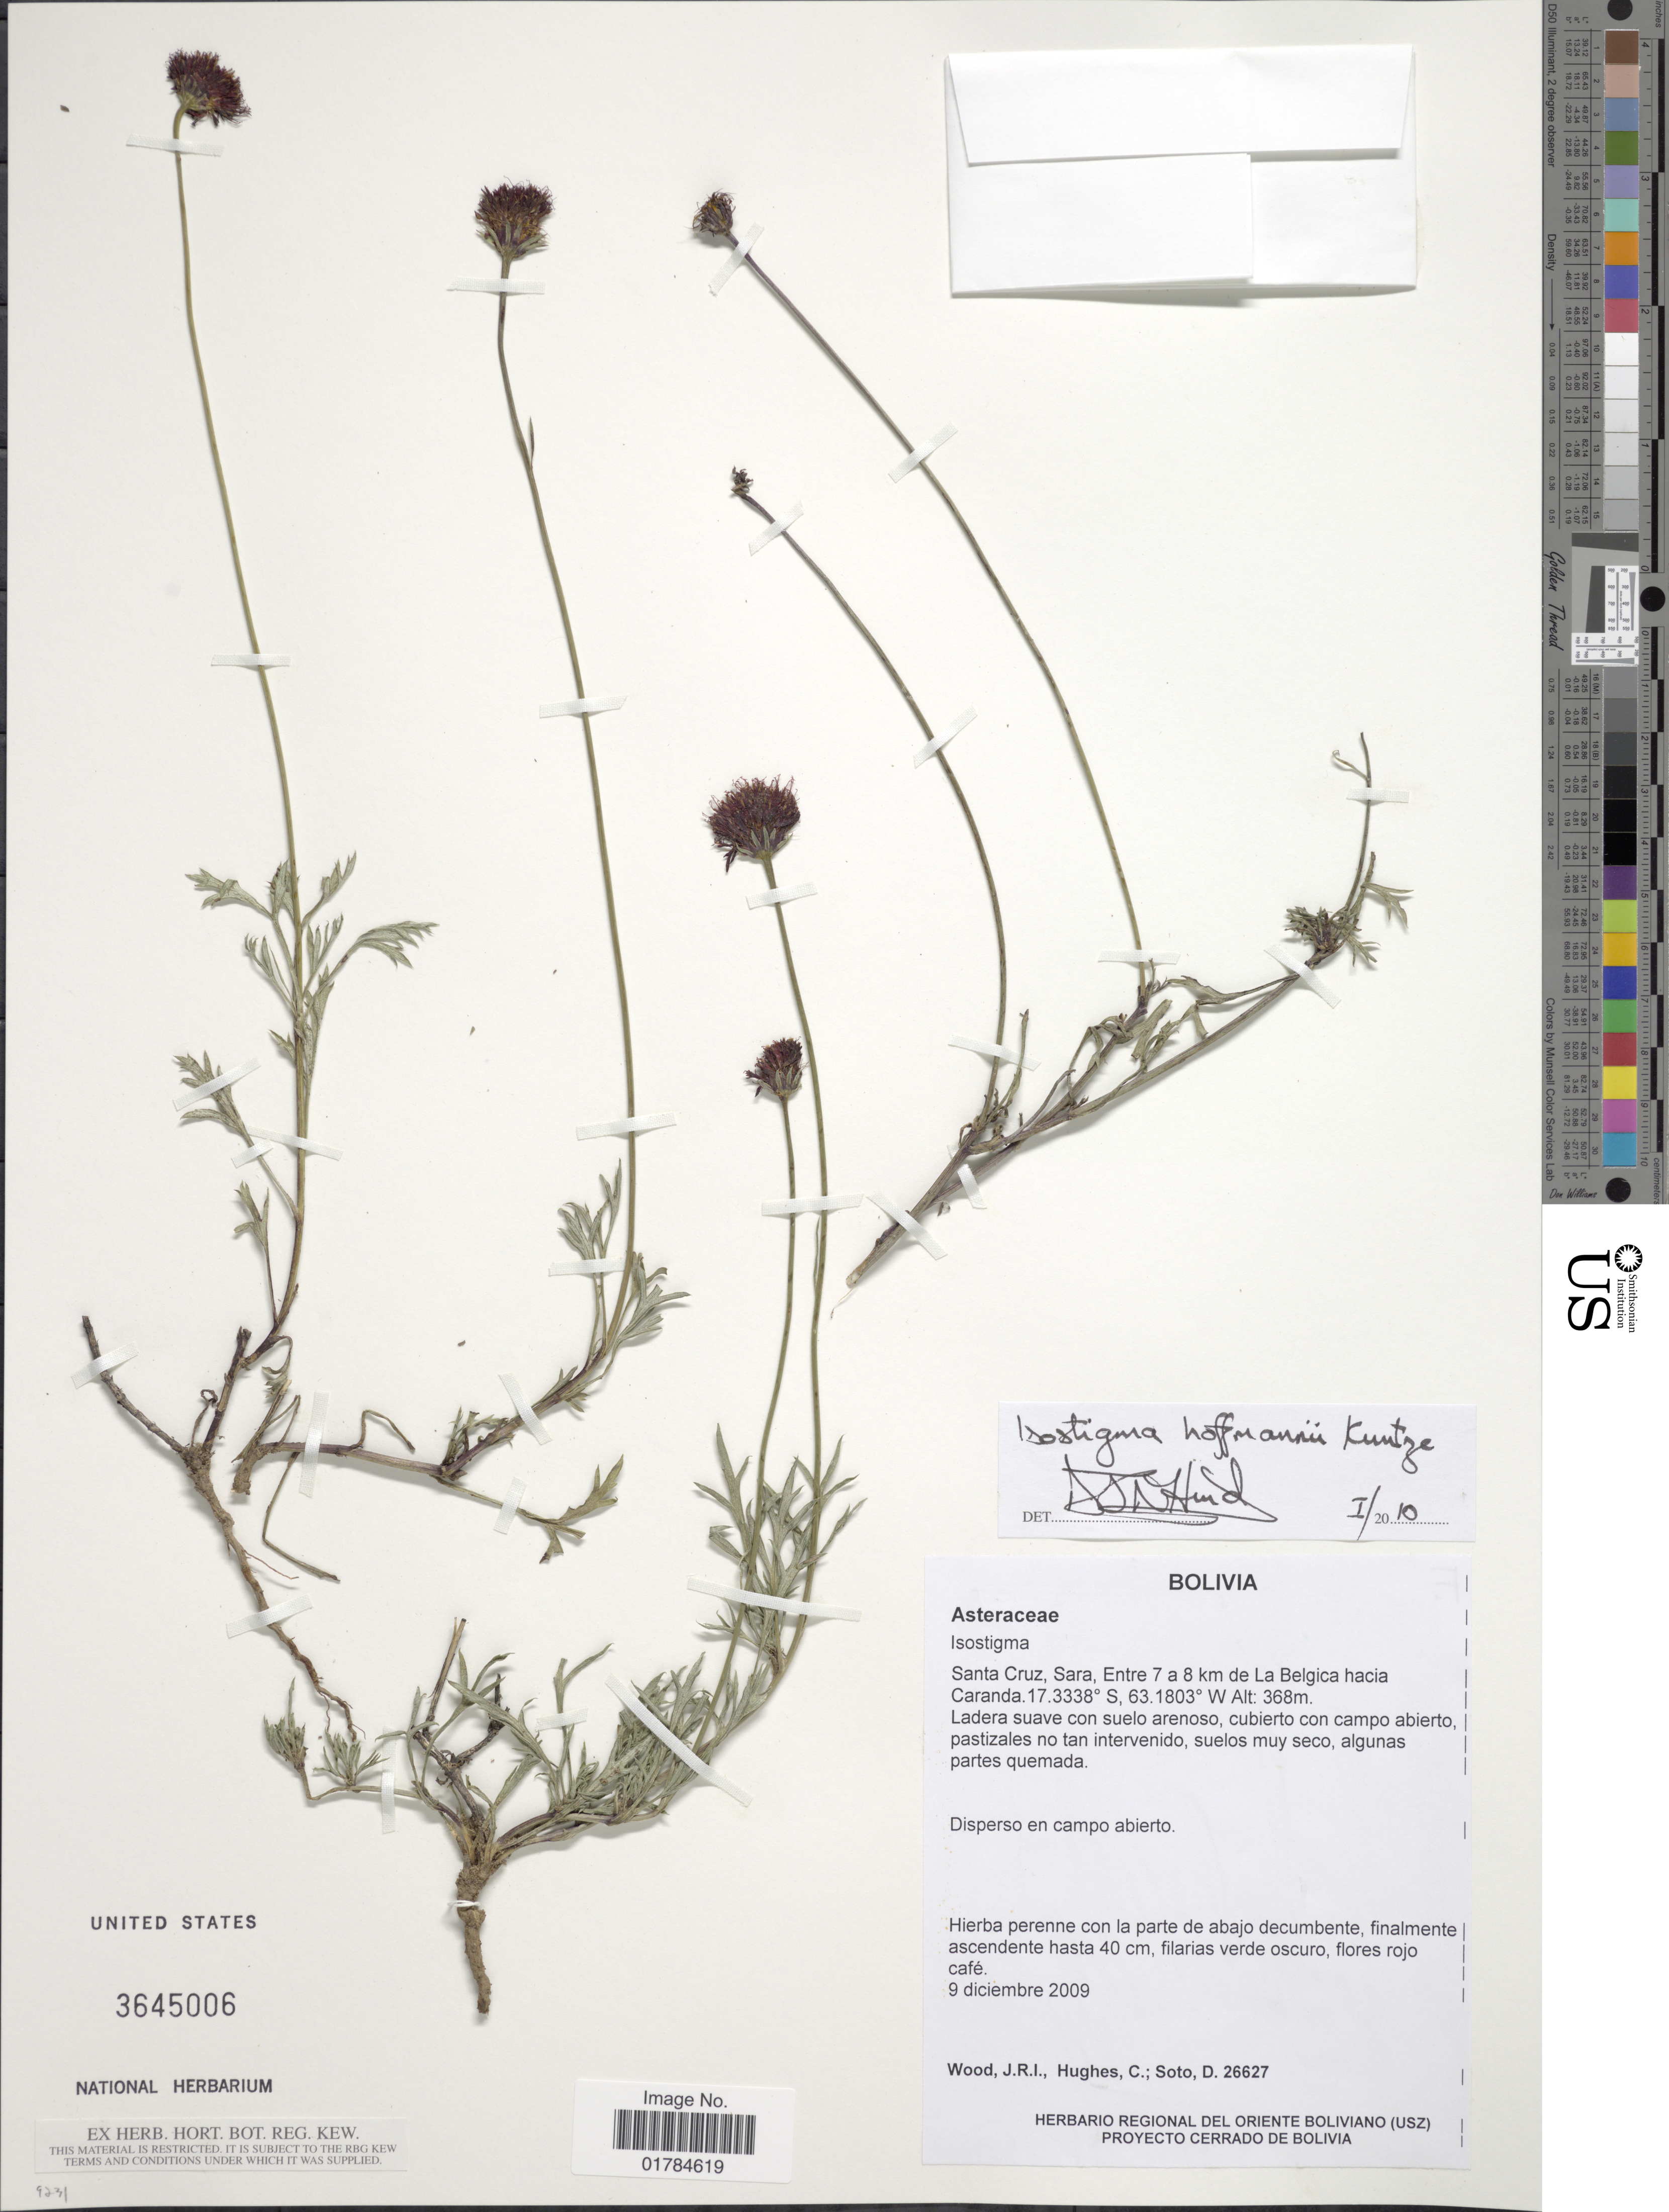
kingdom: Plantae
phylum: Tracheophyta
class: Magnoliopsida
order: Asterales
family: Asteraceae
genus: Isostigma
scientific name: Isostigma hoffmannii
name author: Kuntze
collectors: J. R. I. Wood, C. E. Hughes & D. Soto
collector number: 26627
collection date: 2009-12-09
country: Bolivia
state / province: Santa Cruz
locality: Sara, Entre 7 a 8 km de la Belgica hacia Caranda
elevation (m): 368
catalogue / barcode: US 3645006